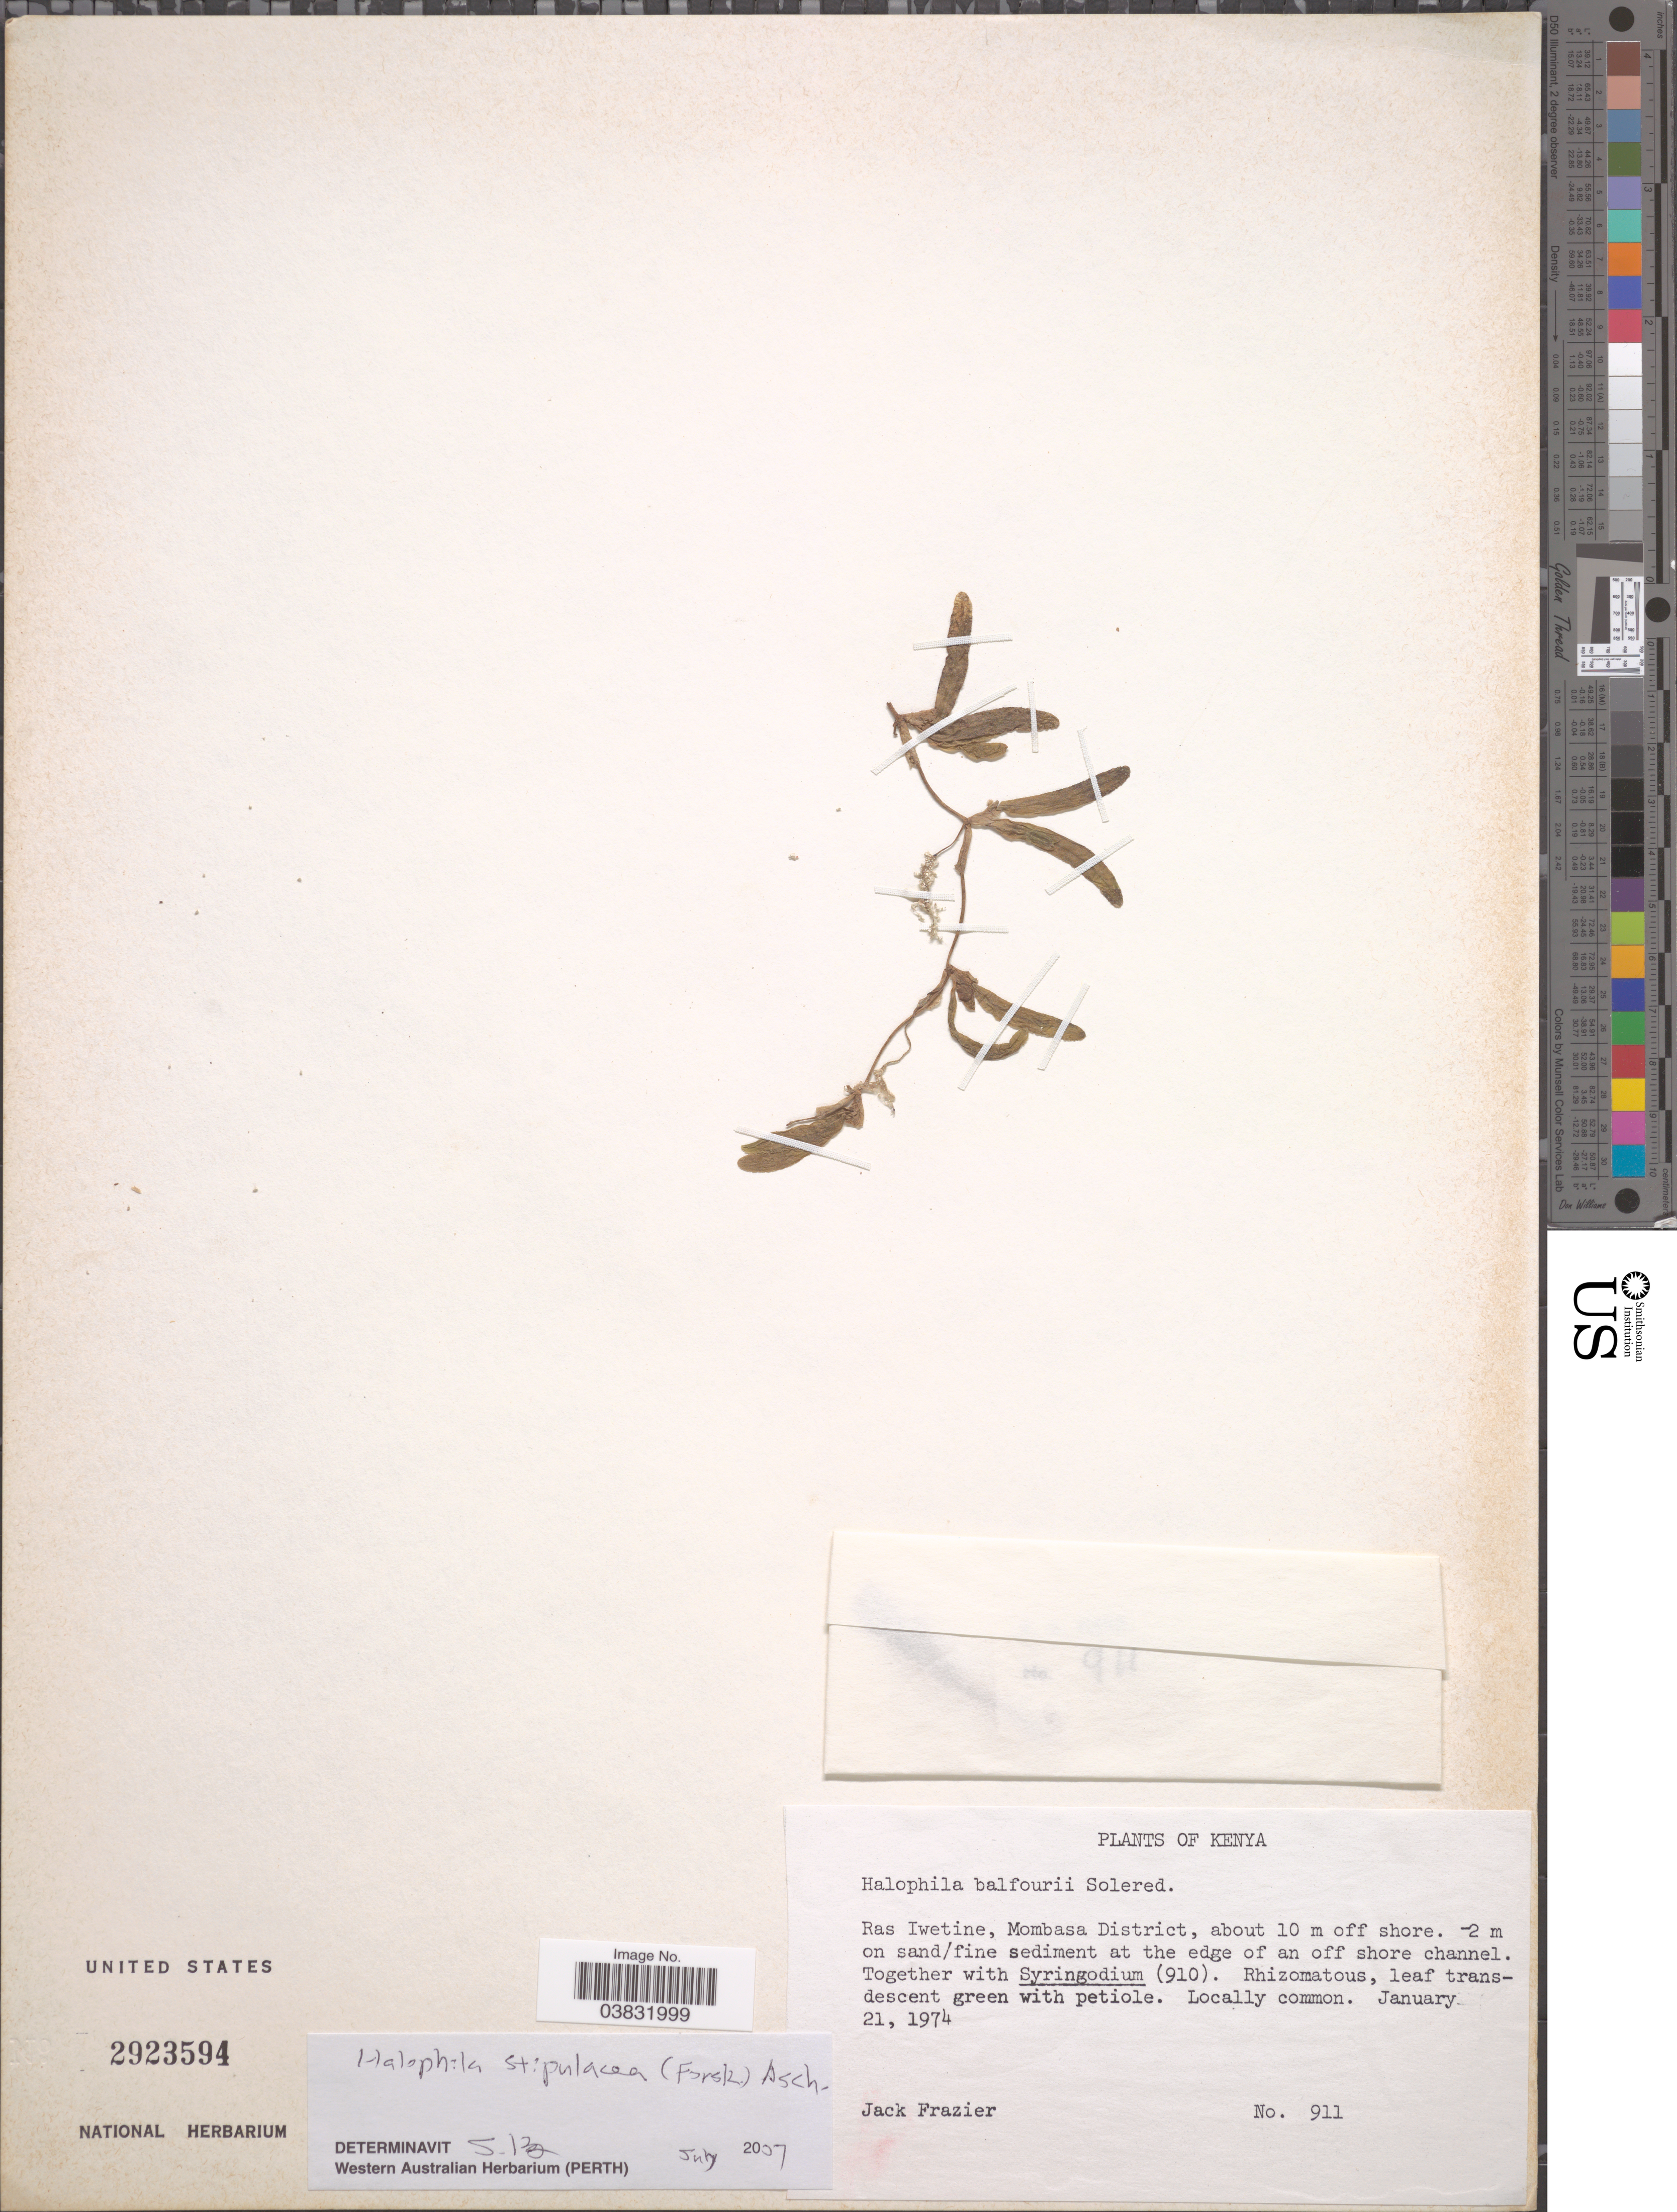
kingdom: Plantae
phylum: Tracheophyta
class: Liliopsida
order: Alismatales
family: Hydrocharitaceae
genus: Halophila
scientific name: Halophila ovalis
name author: (R. Br.) Hook. f.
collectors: J. Frazier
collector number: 911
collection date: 1974-01-21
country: Kenya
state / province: Mombasa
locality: Ras Iwetine, Mombasa District, about 10 m off shore. -2 m on sand/fine sediment at the edge of an off shore channel.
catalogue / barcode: US 2923594